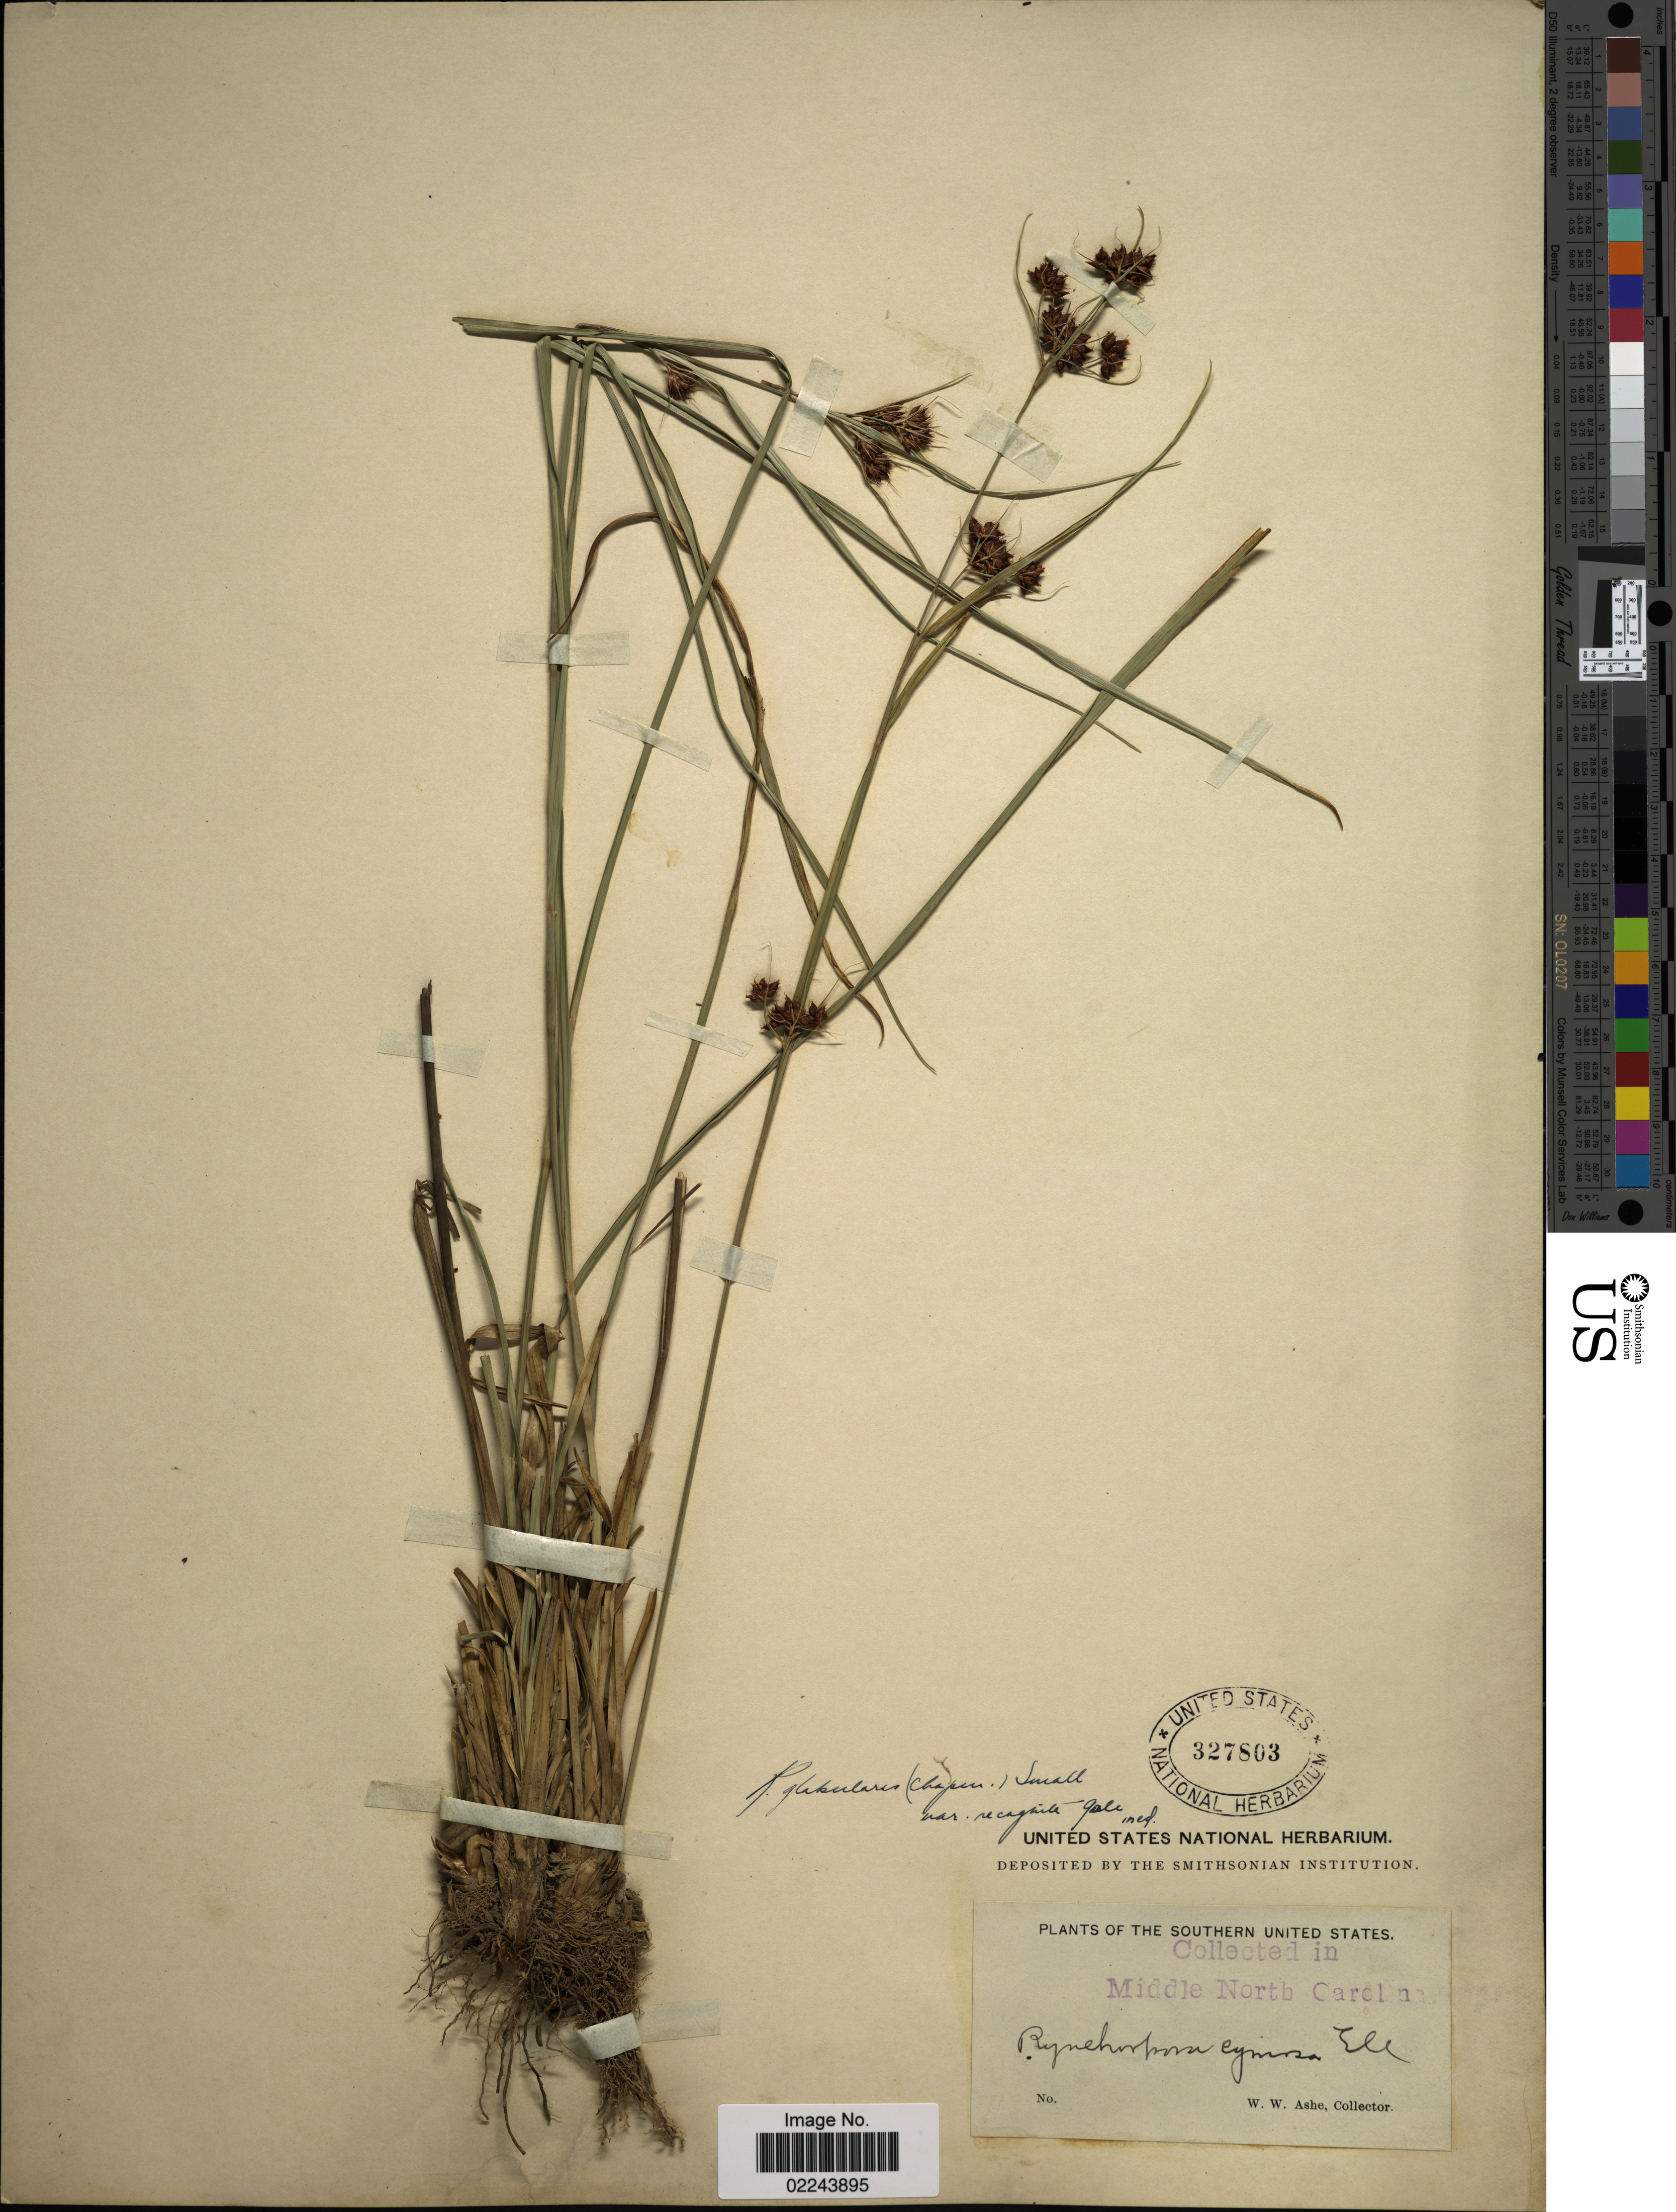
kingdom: Plantae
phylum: Tracheophyta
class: Liliopsida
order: Poales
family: Cyperaceae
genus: Rhynchospora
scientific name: Rhynchospora recognita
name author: (Gale) Kral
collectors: W. W. Ashe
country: United States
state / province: North Carolina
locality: Southern United States, Middle North Carolina.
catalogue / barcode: US 327803